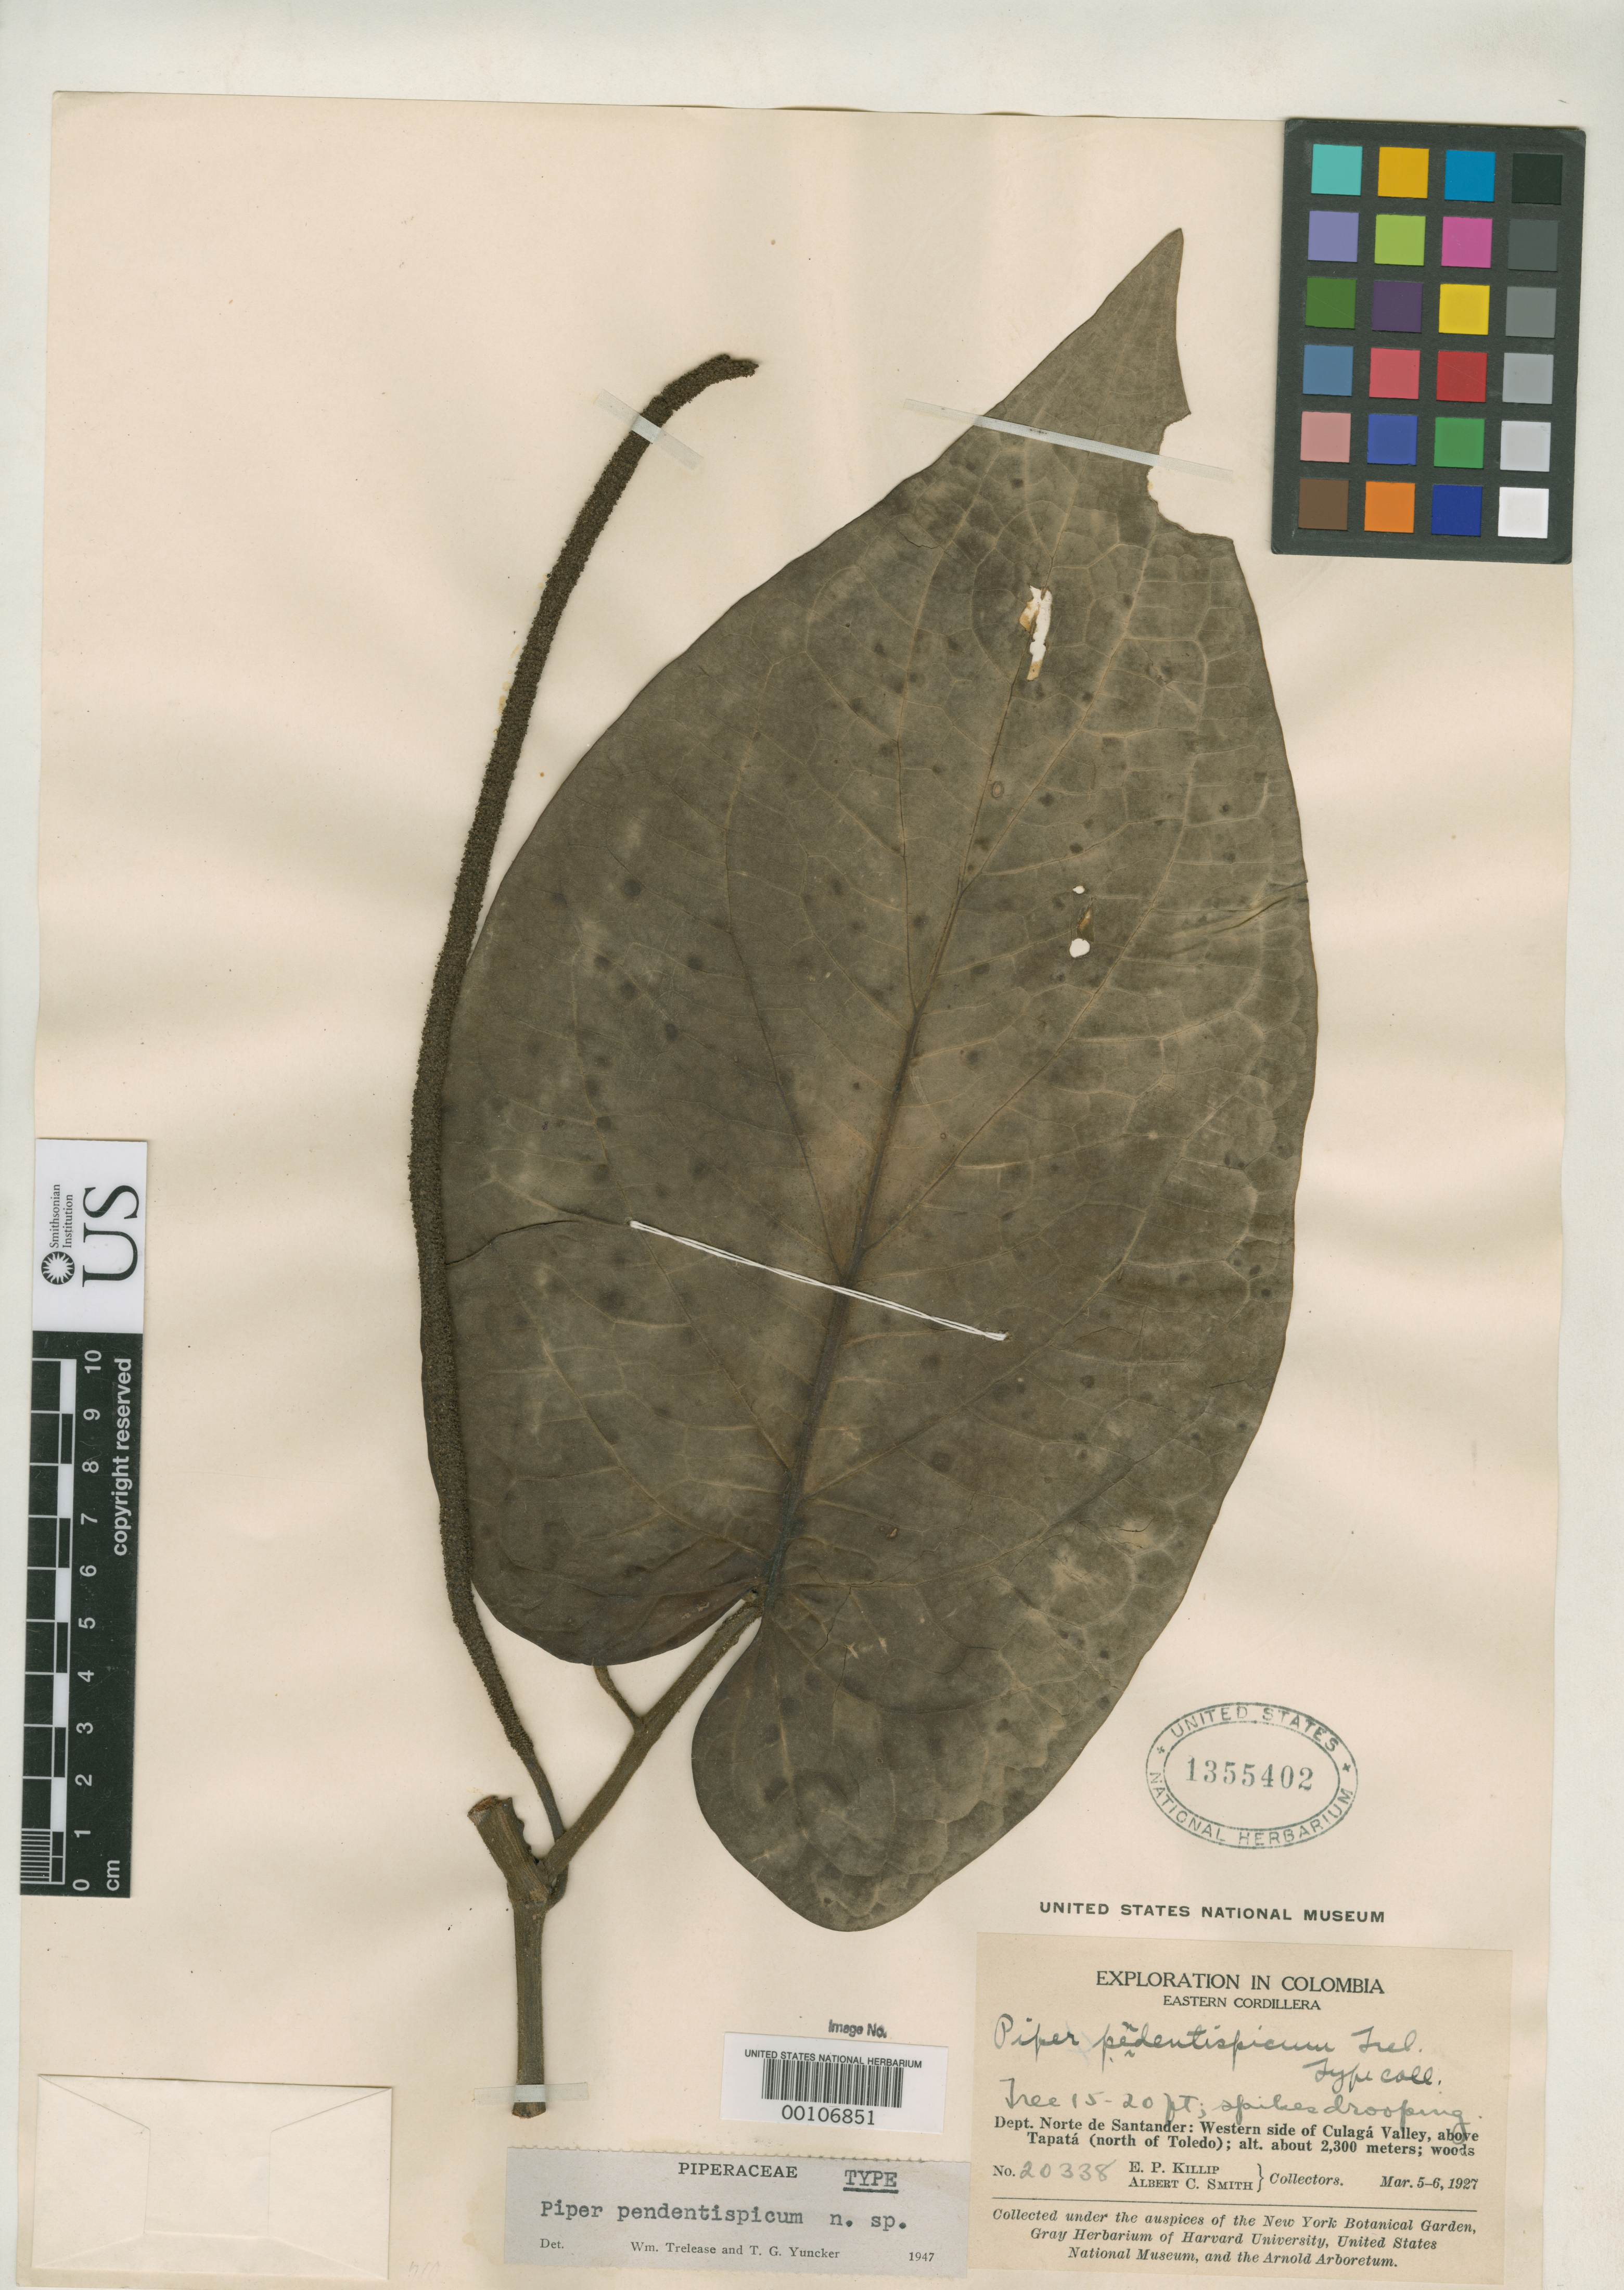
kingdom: Plantae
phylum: Tracheophyta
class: Magnoliopsida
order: Piperales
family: Piperaceae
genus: Piper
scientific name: Piper pendentispicum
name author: Trel. & Yunck.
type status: Holotype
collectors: E. P. Killip & A. C. Smith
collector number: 20338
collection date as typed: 05 Mar 1927 to 06 Mar 1927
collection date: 1927-03-05/1927-03-06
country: Colombia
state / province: Norte de Santander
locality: Western Culaga Valley, above Tapata.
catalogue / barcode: US 1355402